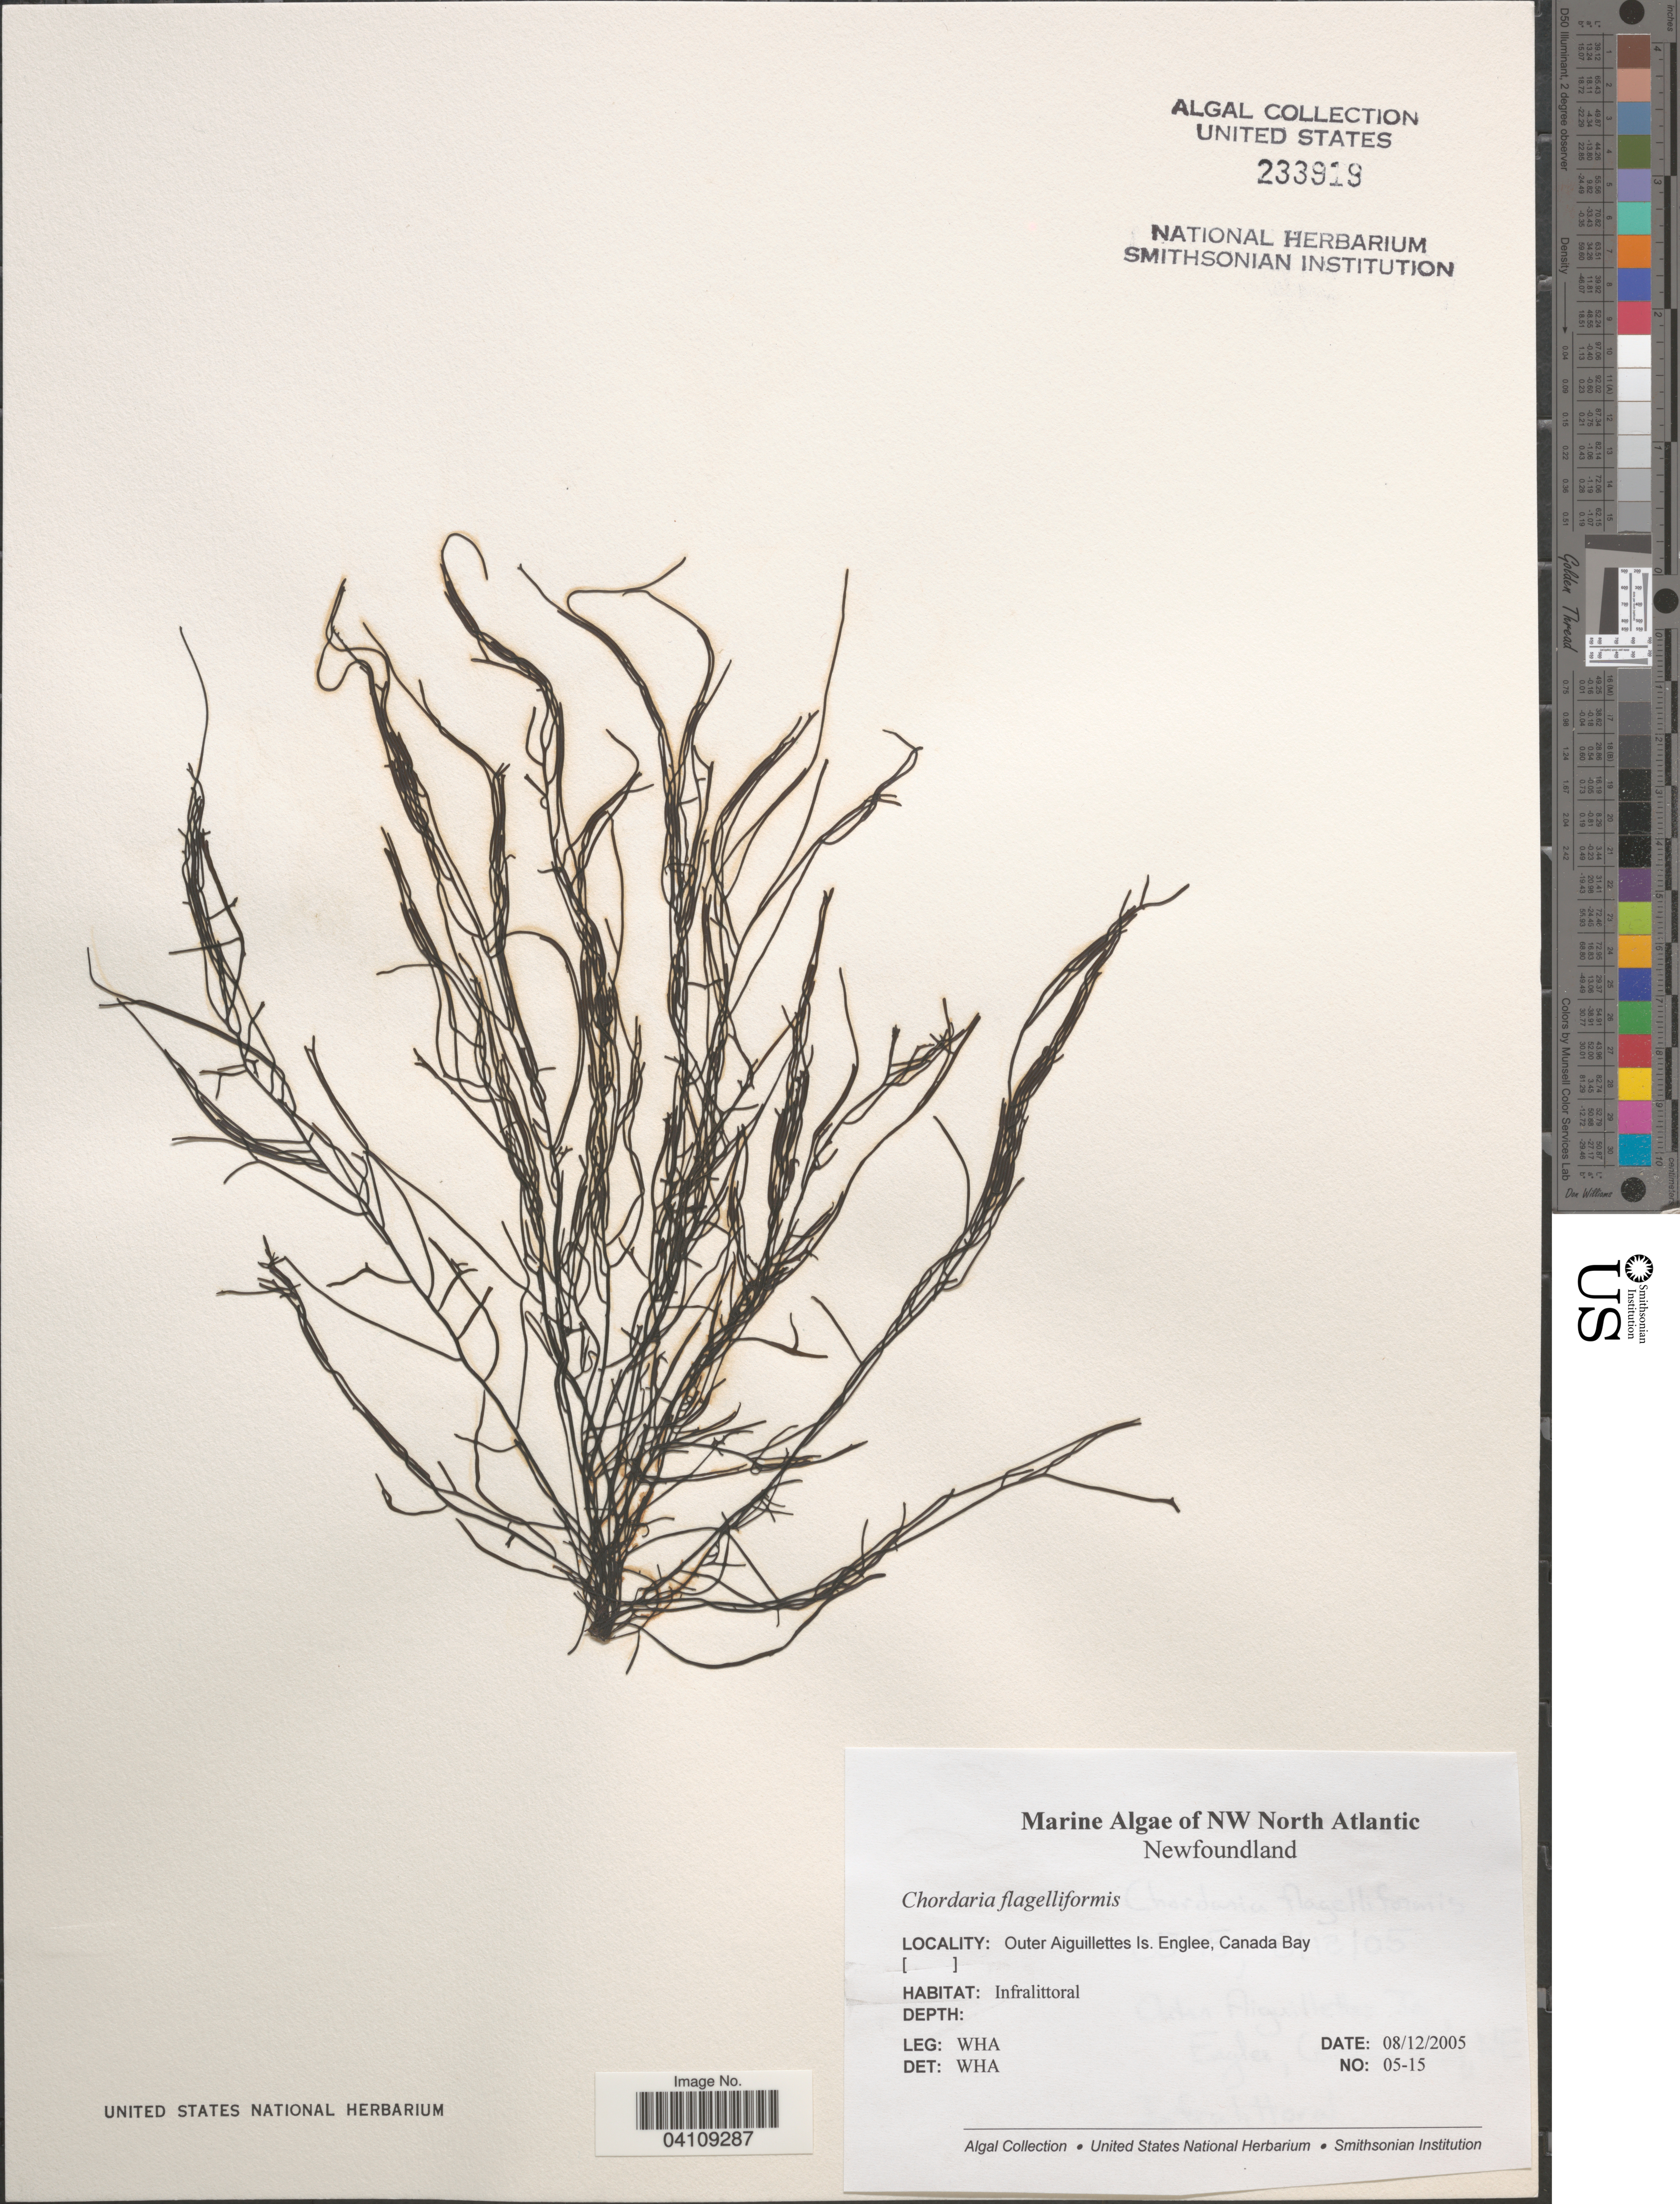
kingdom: Chromista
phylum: Ochrophyta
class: Phaeophyceae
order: Ectocarpales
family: Chordariaceae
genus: Chordaria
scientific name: Chordaria flagelliformis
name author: (Hudson) Grev.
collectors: W. H. Adey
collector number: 05-15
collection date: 2005-08-12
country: Canada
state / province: Newfoundland and Labrador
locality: NW North Atlantic. Outer Aiguillettes Is. Englee, Canada Bay.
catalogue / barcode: US 233919